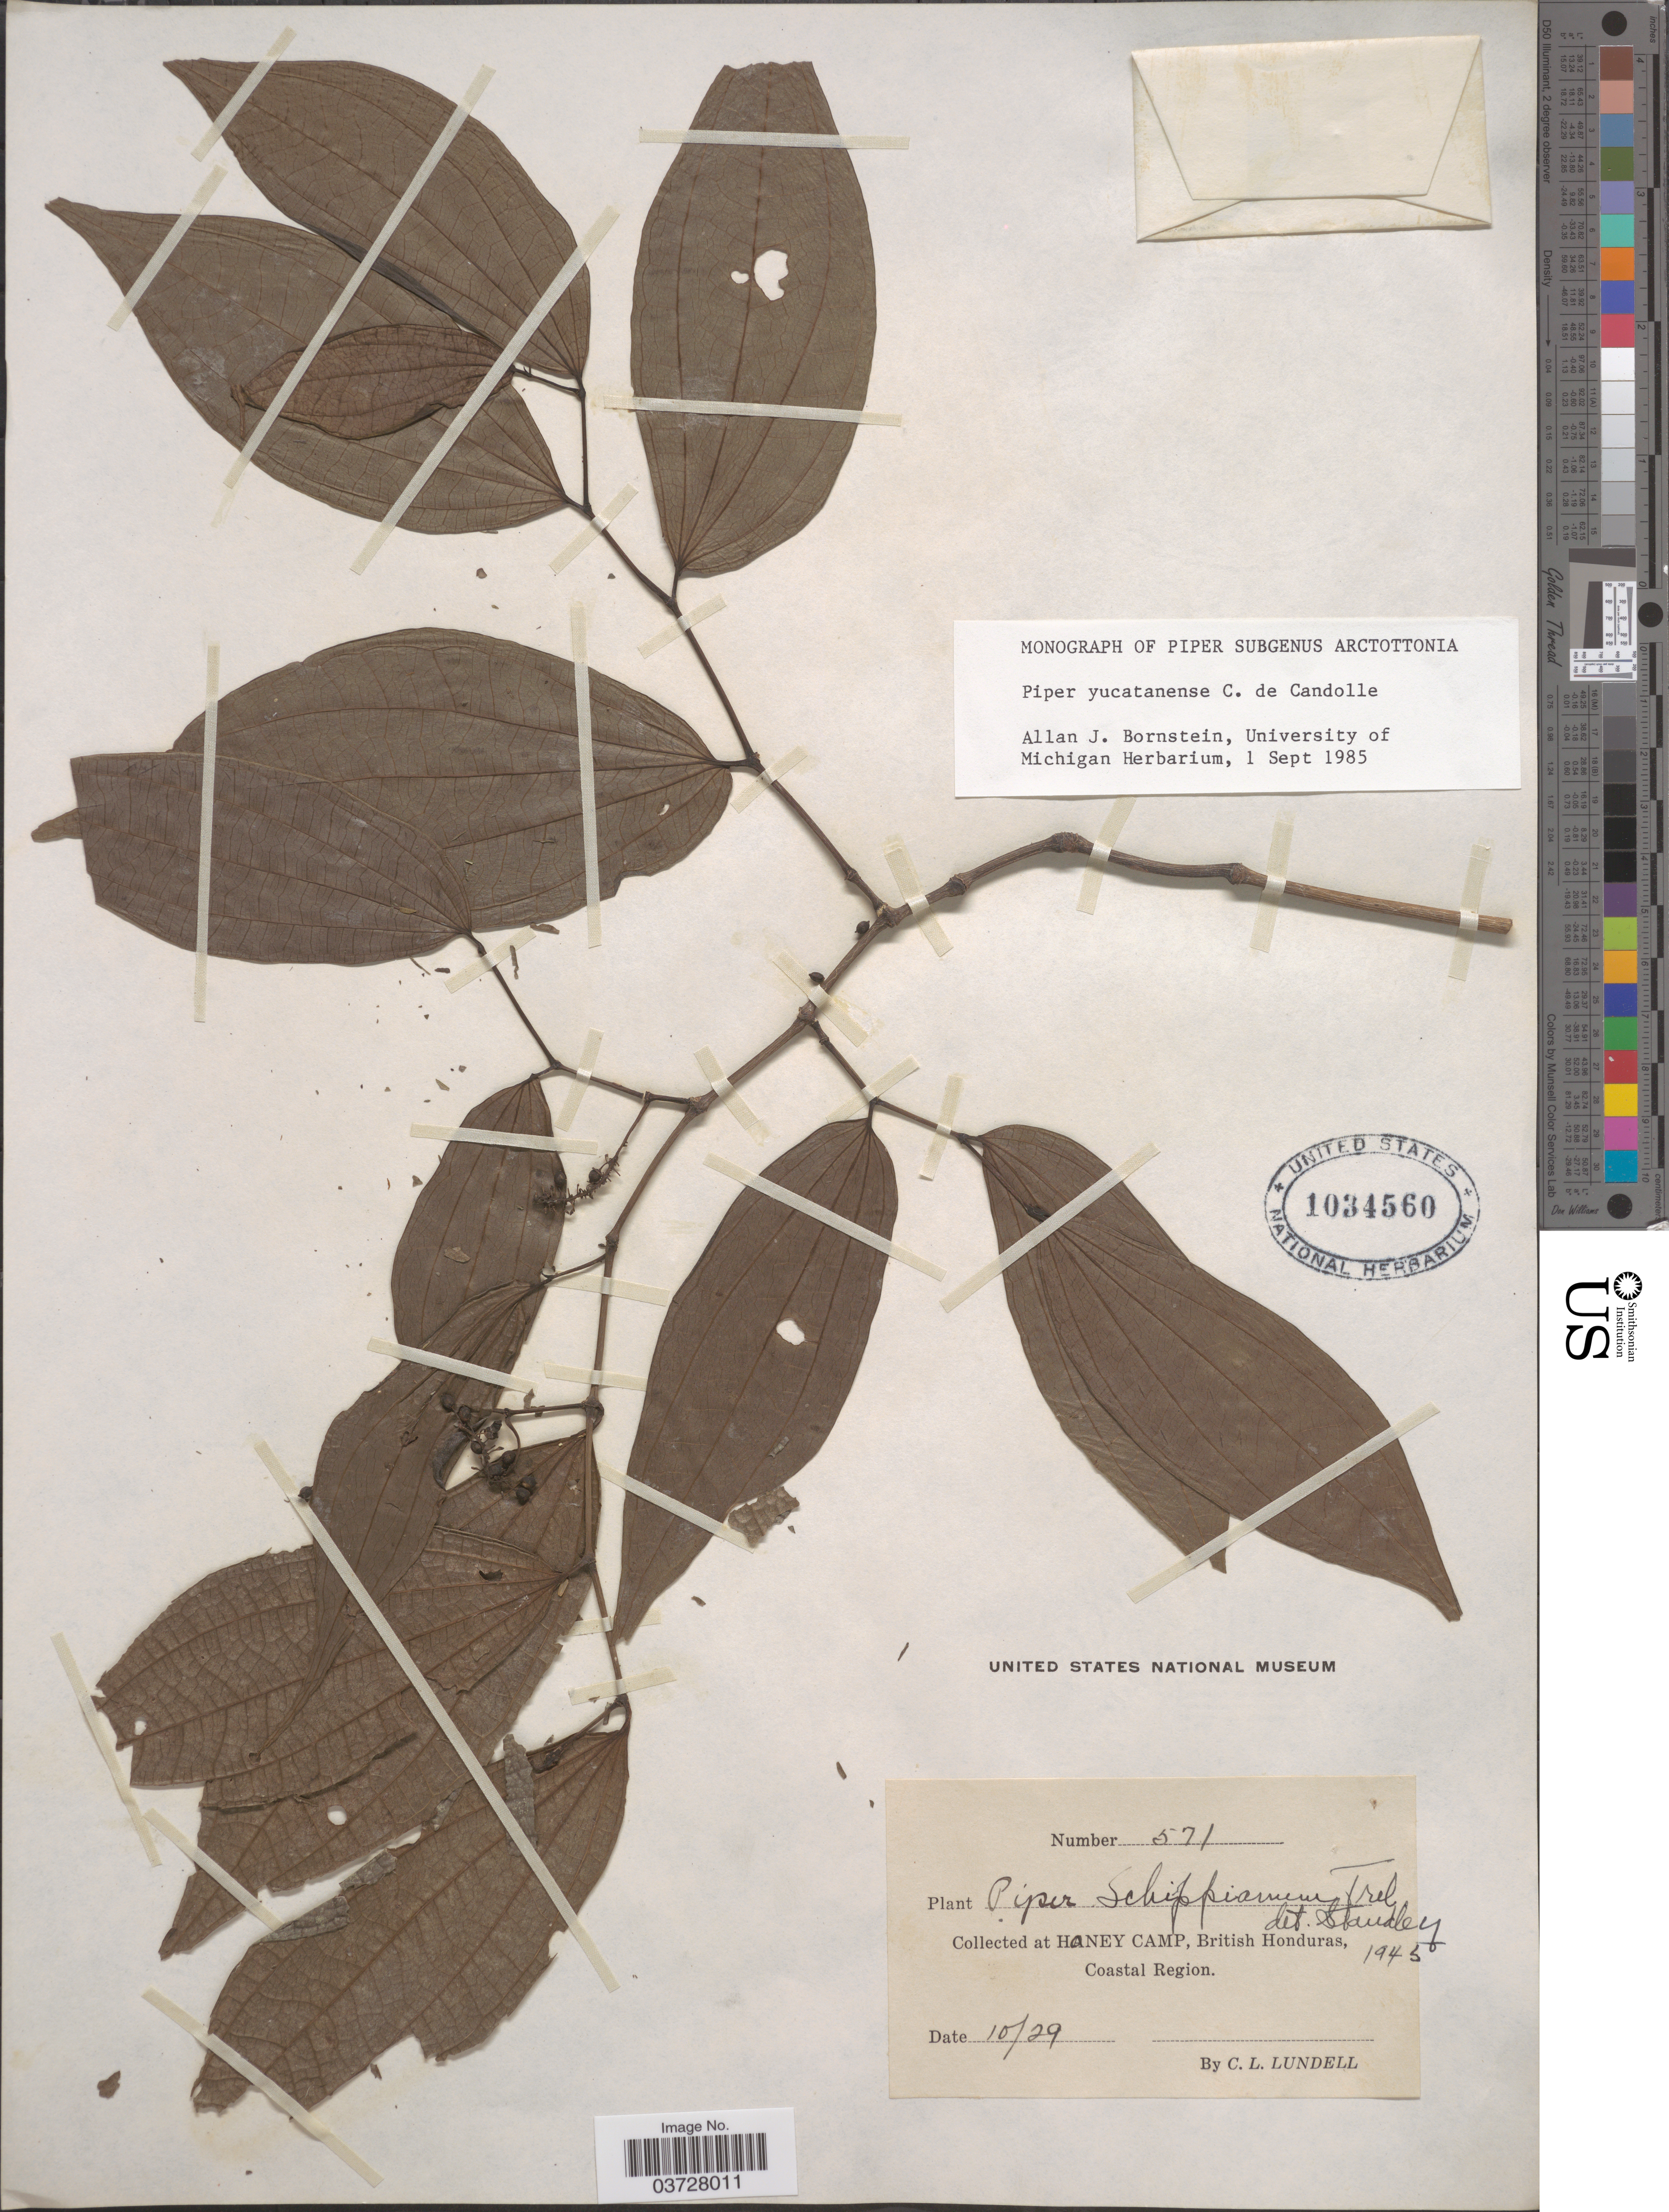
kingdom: Plantae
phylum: Tracheophyta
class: Magnoliopsida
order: Piperales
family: Piperaceae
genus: Piper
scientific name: Piper yucatanense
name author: DC.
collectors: C. L. Lundell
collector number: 571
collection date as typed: Transcribed d/m/y: /10/29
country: Belize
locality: Honey Camp, British Honduras, Coastal Region.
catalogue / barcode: US 1034560